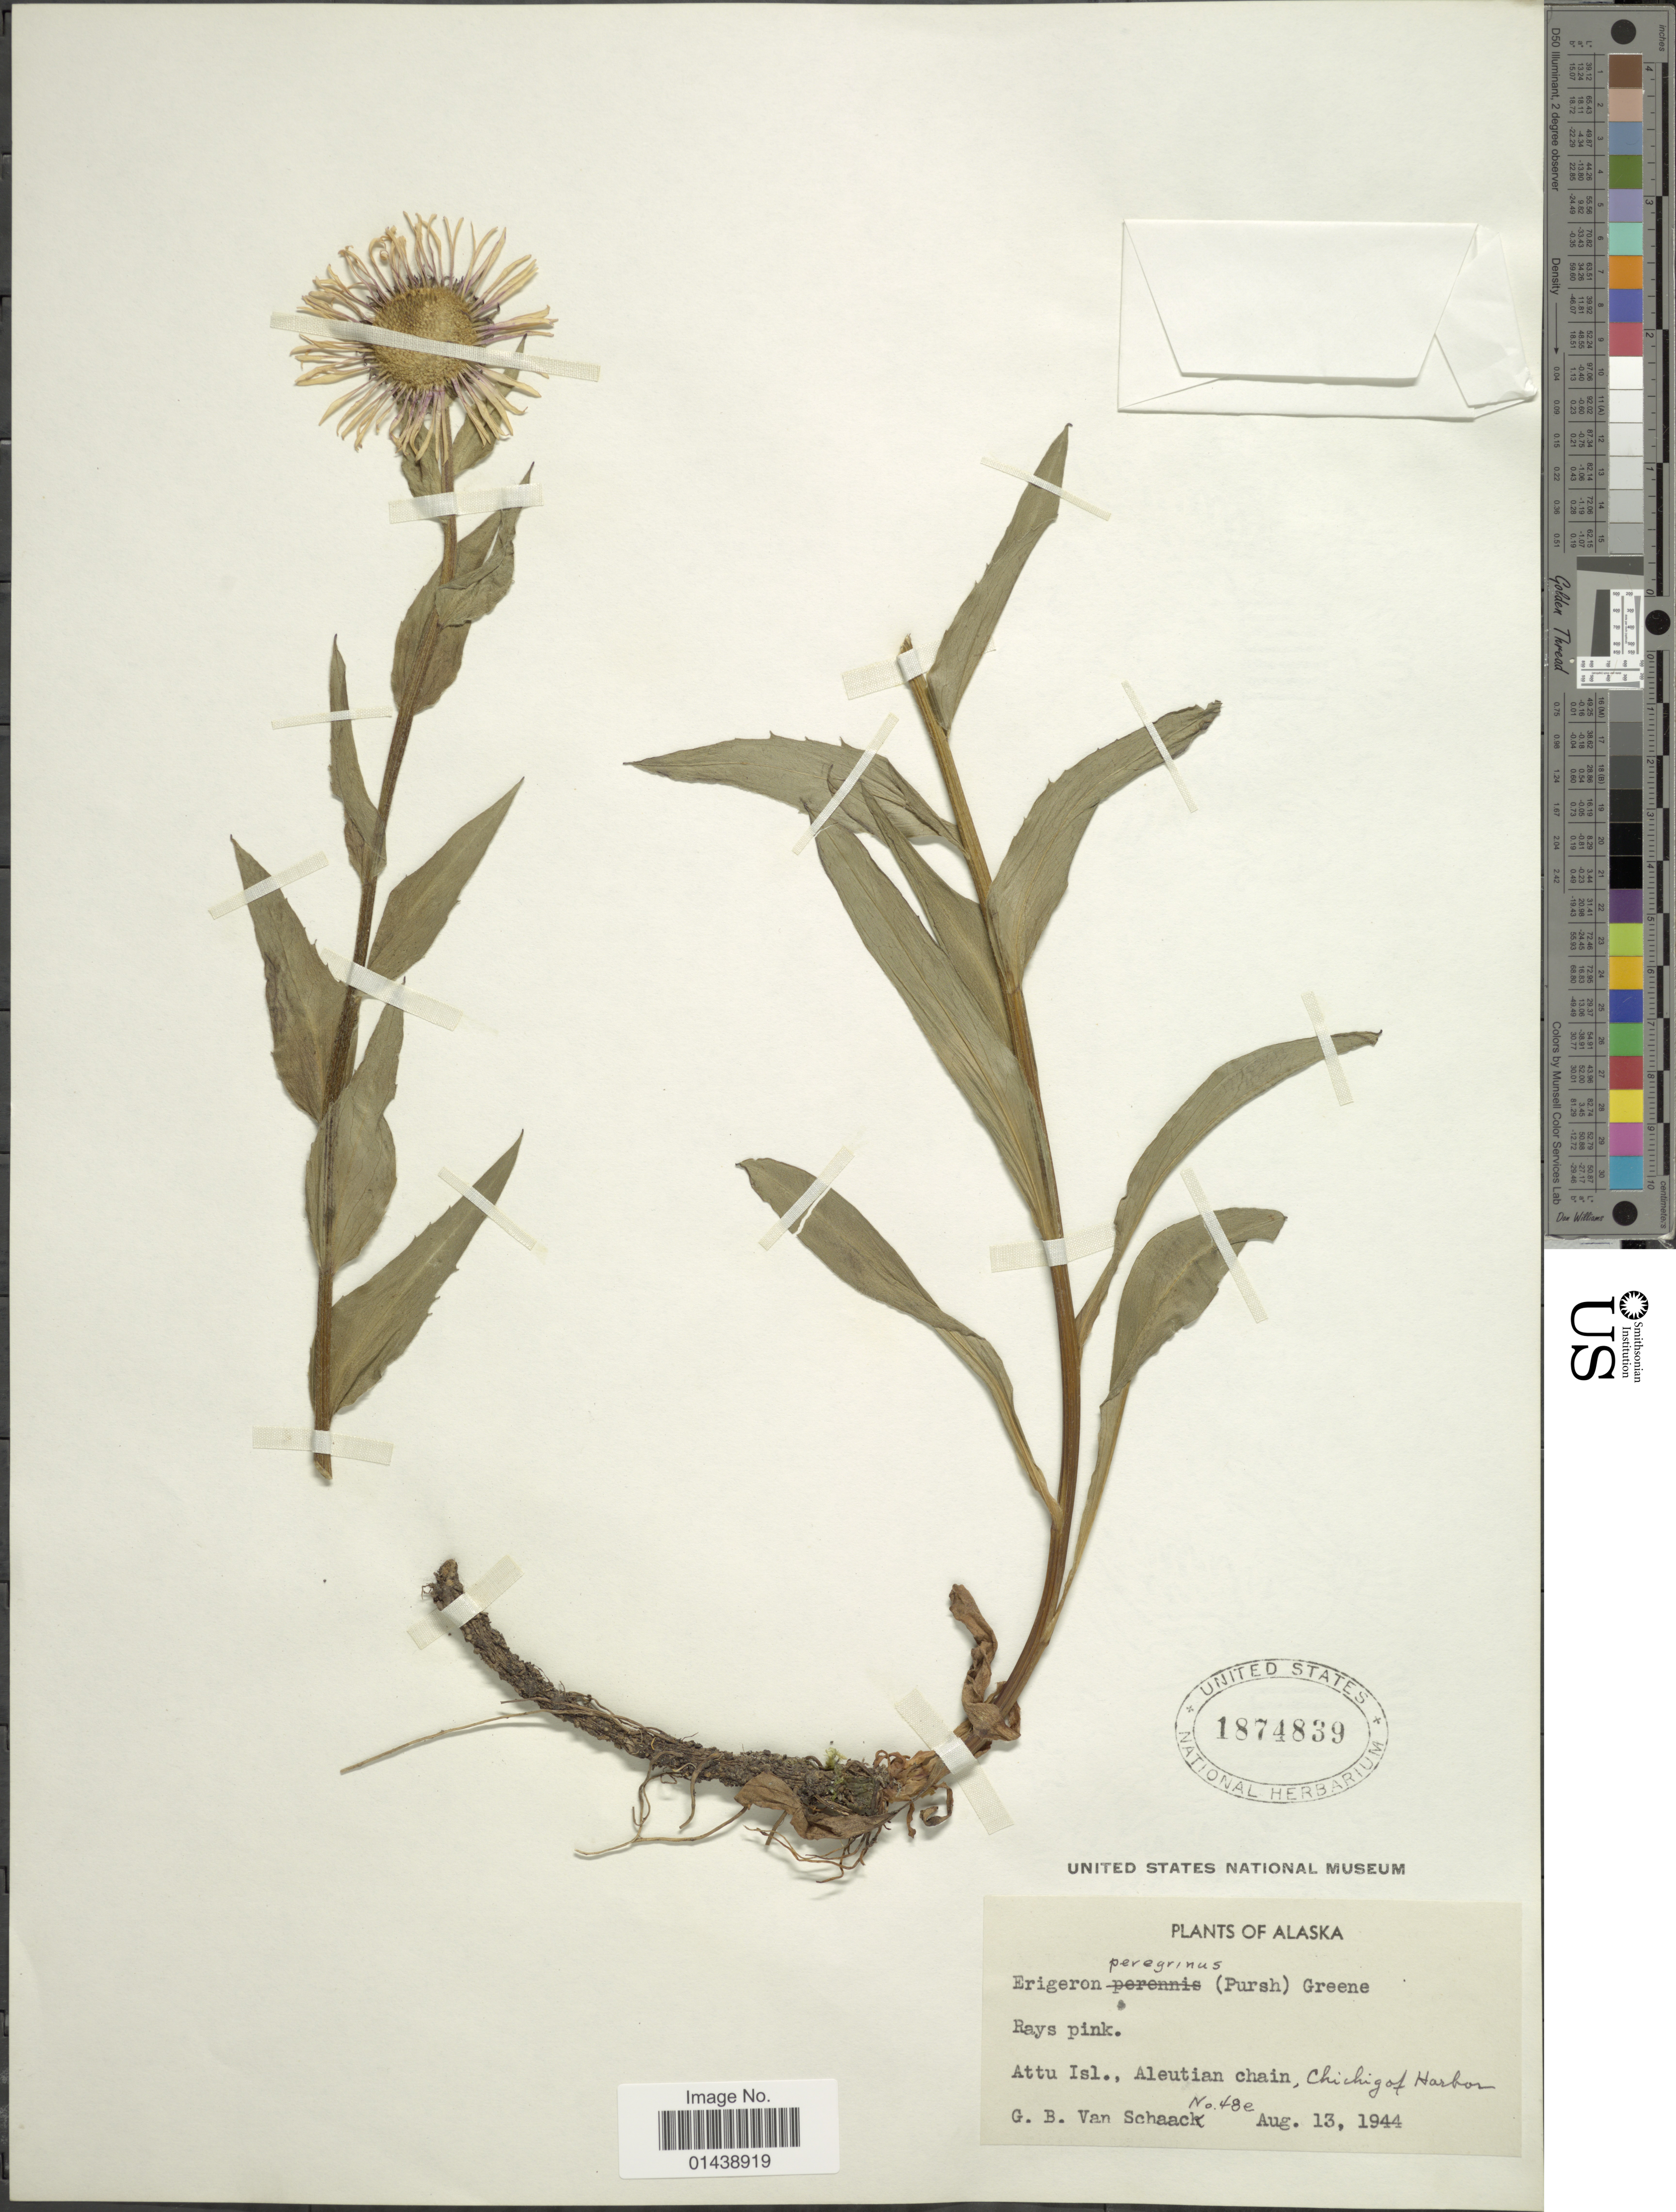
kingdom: Plantae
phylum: Tracheophyta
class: Magnoliopsida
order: Asterales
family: Asteraceae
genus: Erigeron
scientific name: Erigeron peregrinus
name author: (Banks ex Pursh) Greene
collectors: G. Van Schaak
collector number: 48e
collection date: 1944-08-13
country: United States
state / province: Alaska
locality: Attu Isl., Aleutian chain, Chichigof Harbor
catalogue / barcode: US 1874839